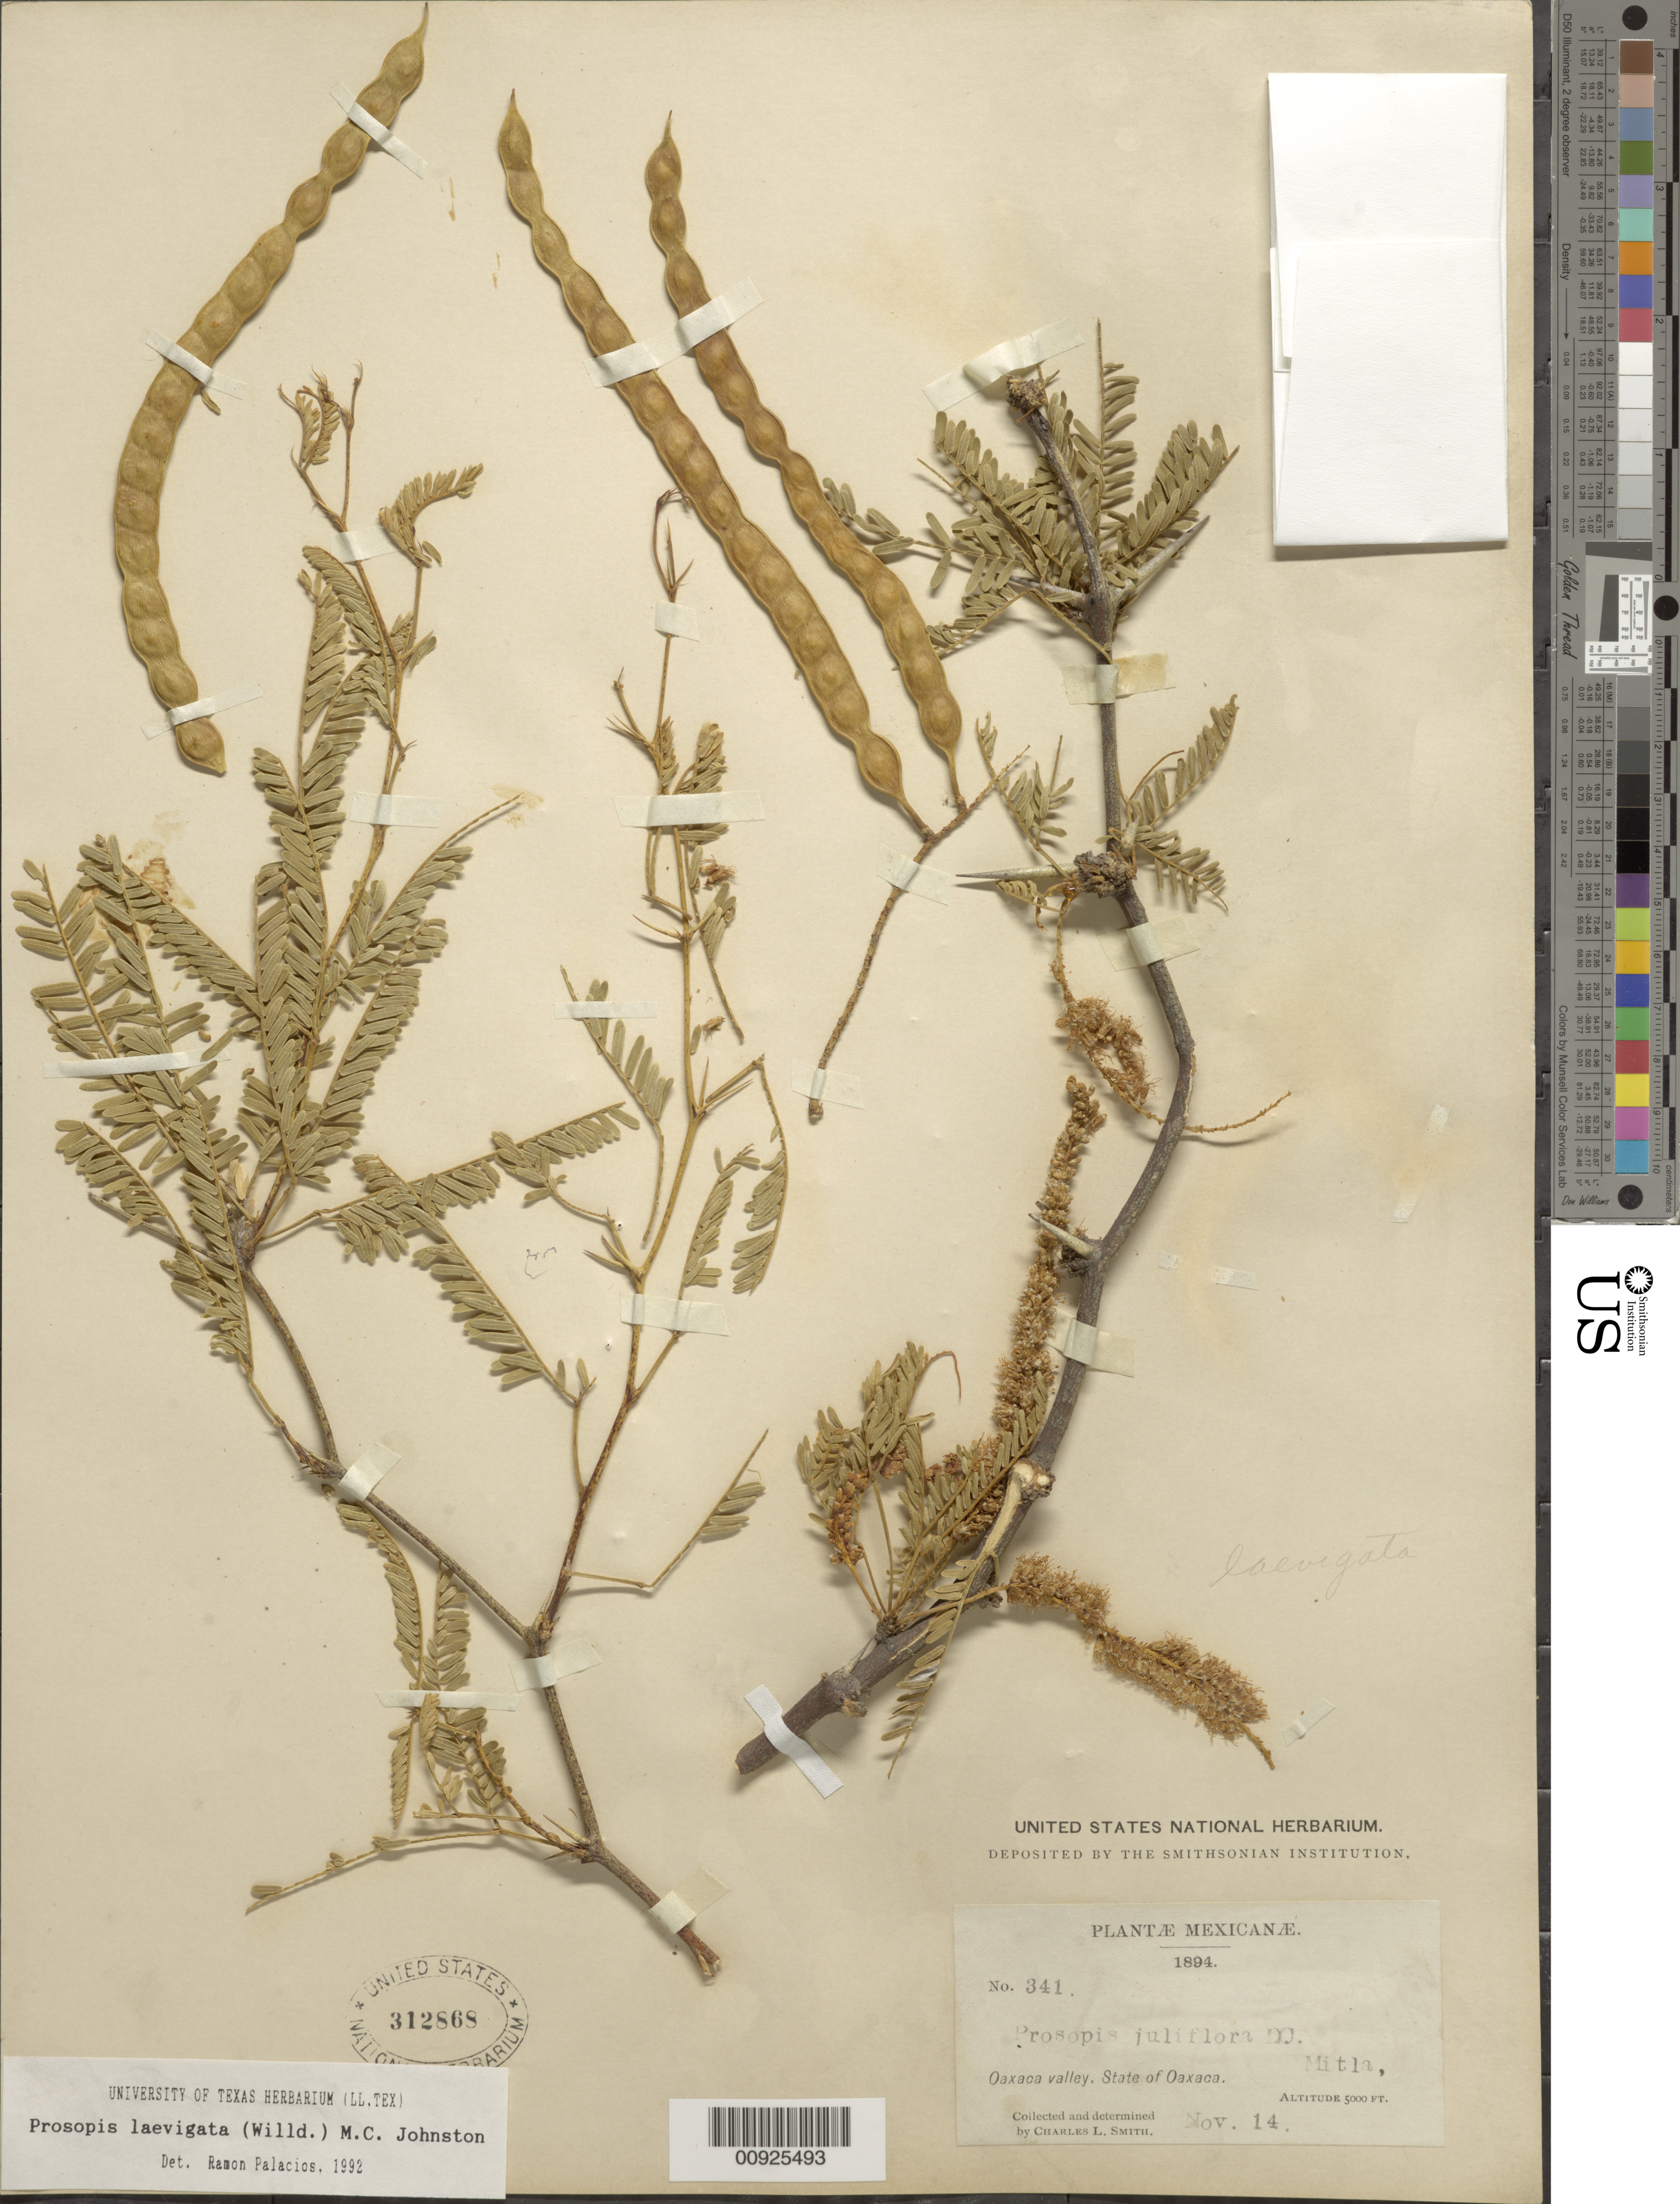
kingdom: Plantae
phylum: Tracheophyta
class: Magnoliopsida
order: Fabales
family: Fabaceae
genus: Neltuma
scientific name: Neltuma laevigata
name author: (Humb. & Bonpl. ex Willd.) Britton & Rose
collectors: C. L. Smith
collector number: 341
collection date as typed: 14 Nov 1894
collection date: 1894-11-14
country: Mexico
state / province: Oaxaca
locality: Mitla, Oaxaca valley, State of Oaxaca.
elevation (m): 1524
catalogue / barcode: US 312868